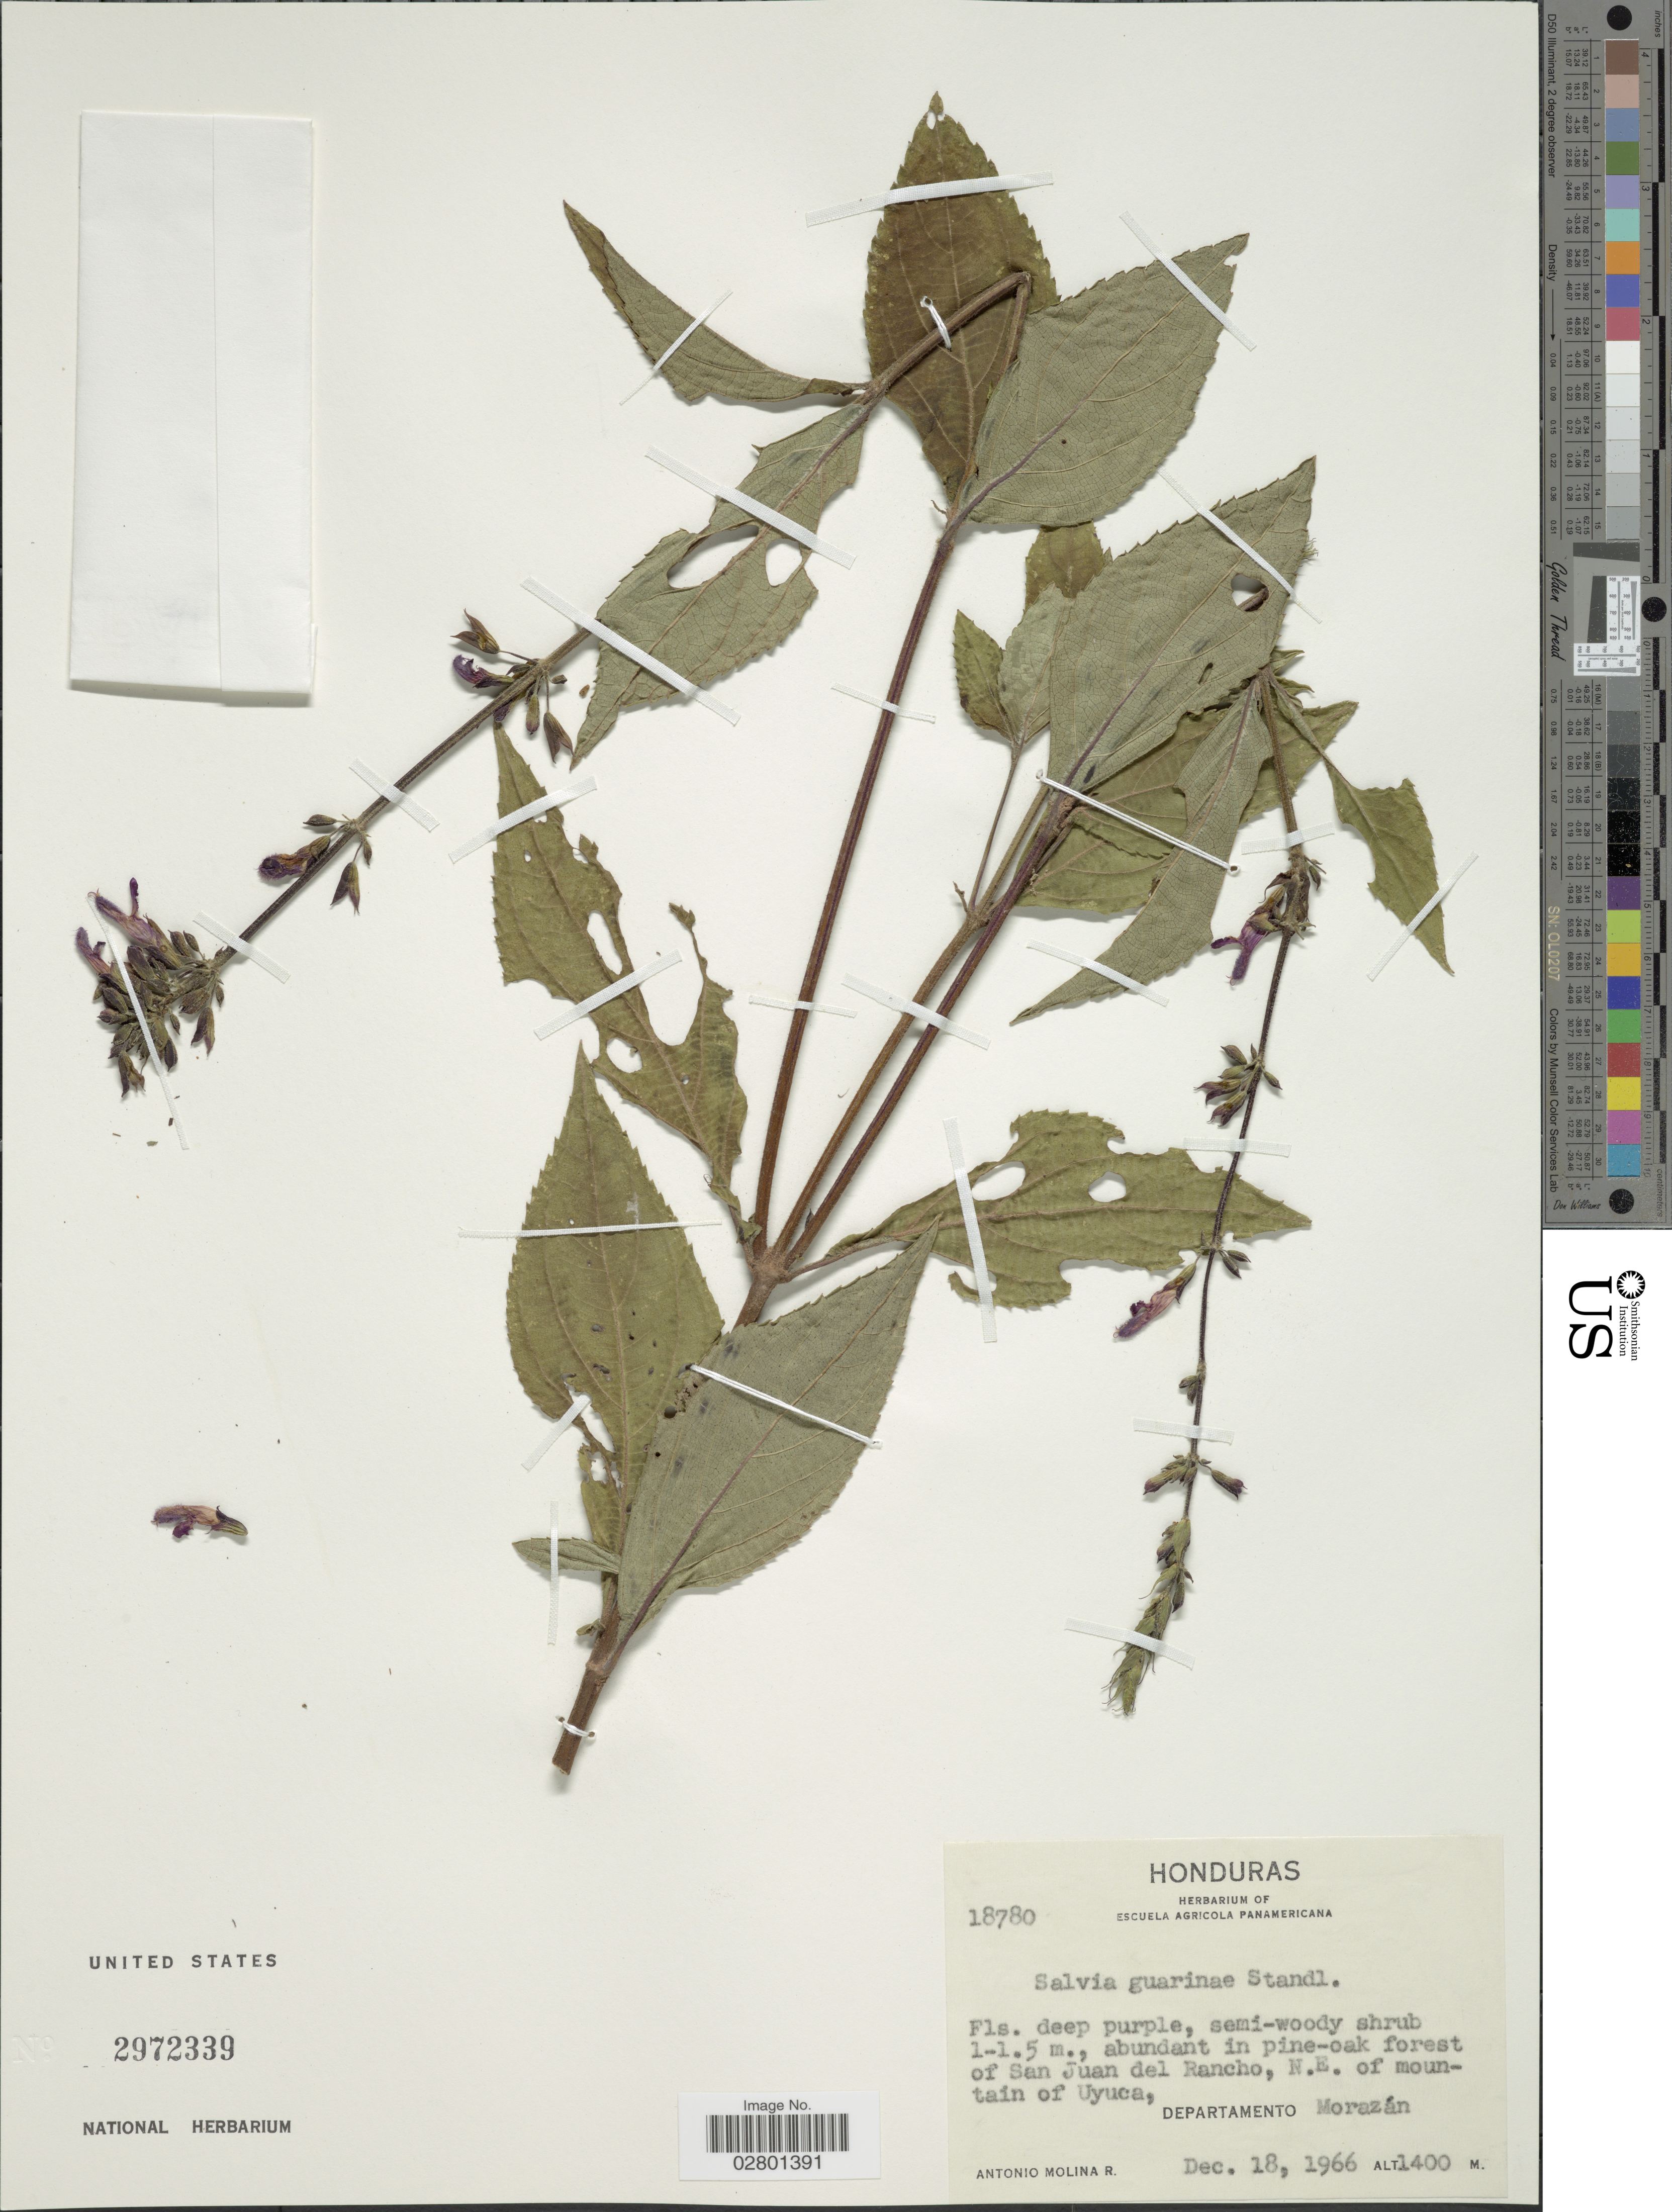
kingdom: Plantae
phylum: Tracheophyta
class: Magnoliopsida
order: Lamiales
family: Lamiaceae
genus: Salvia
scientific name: Salvia guarinae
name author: Standl.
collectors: A. Molina R.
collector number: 18780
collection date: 1966-12-18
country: Honduras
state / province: Fco. Morazán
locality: Abundant in pine-oak forest of San Juan del Rancho, N.E. of mountain of Uyuca, Departamento Morazán.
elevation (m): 1400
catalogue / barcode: US 2972339